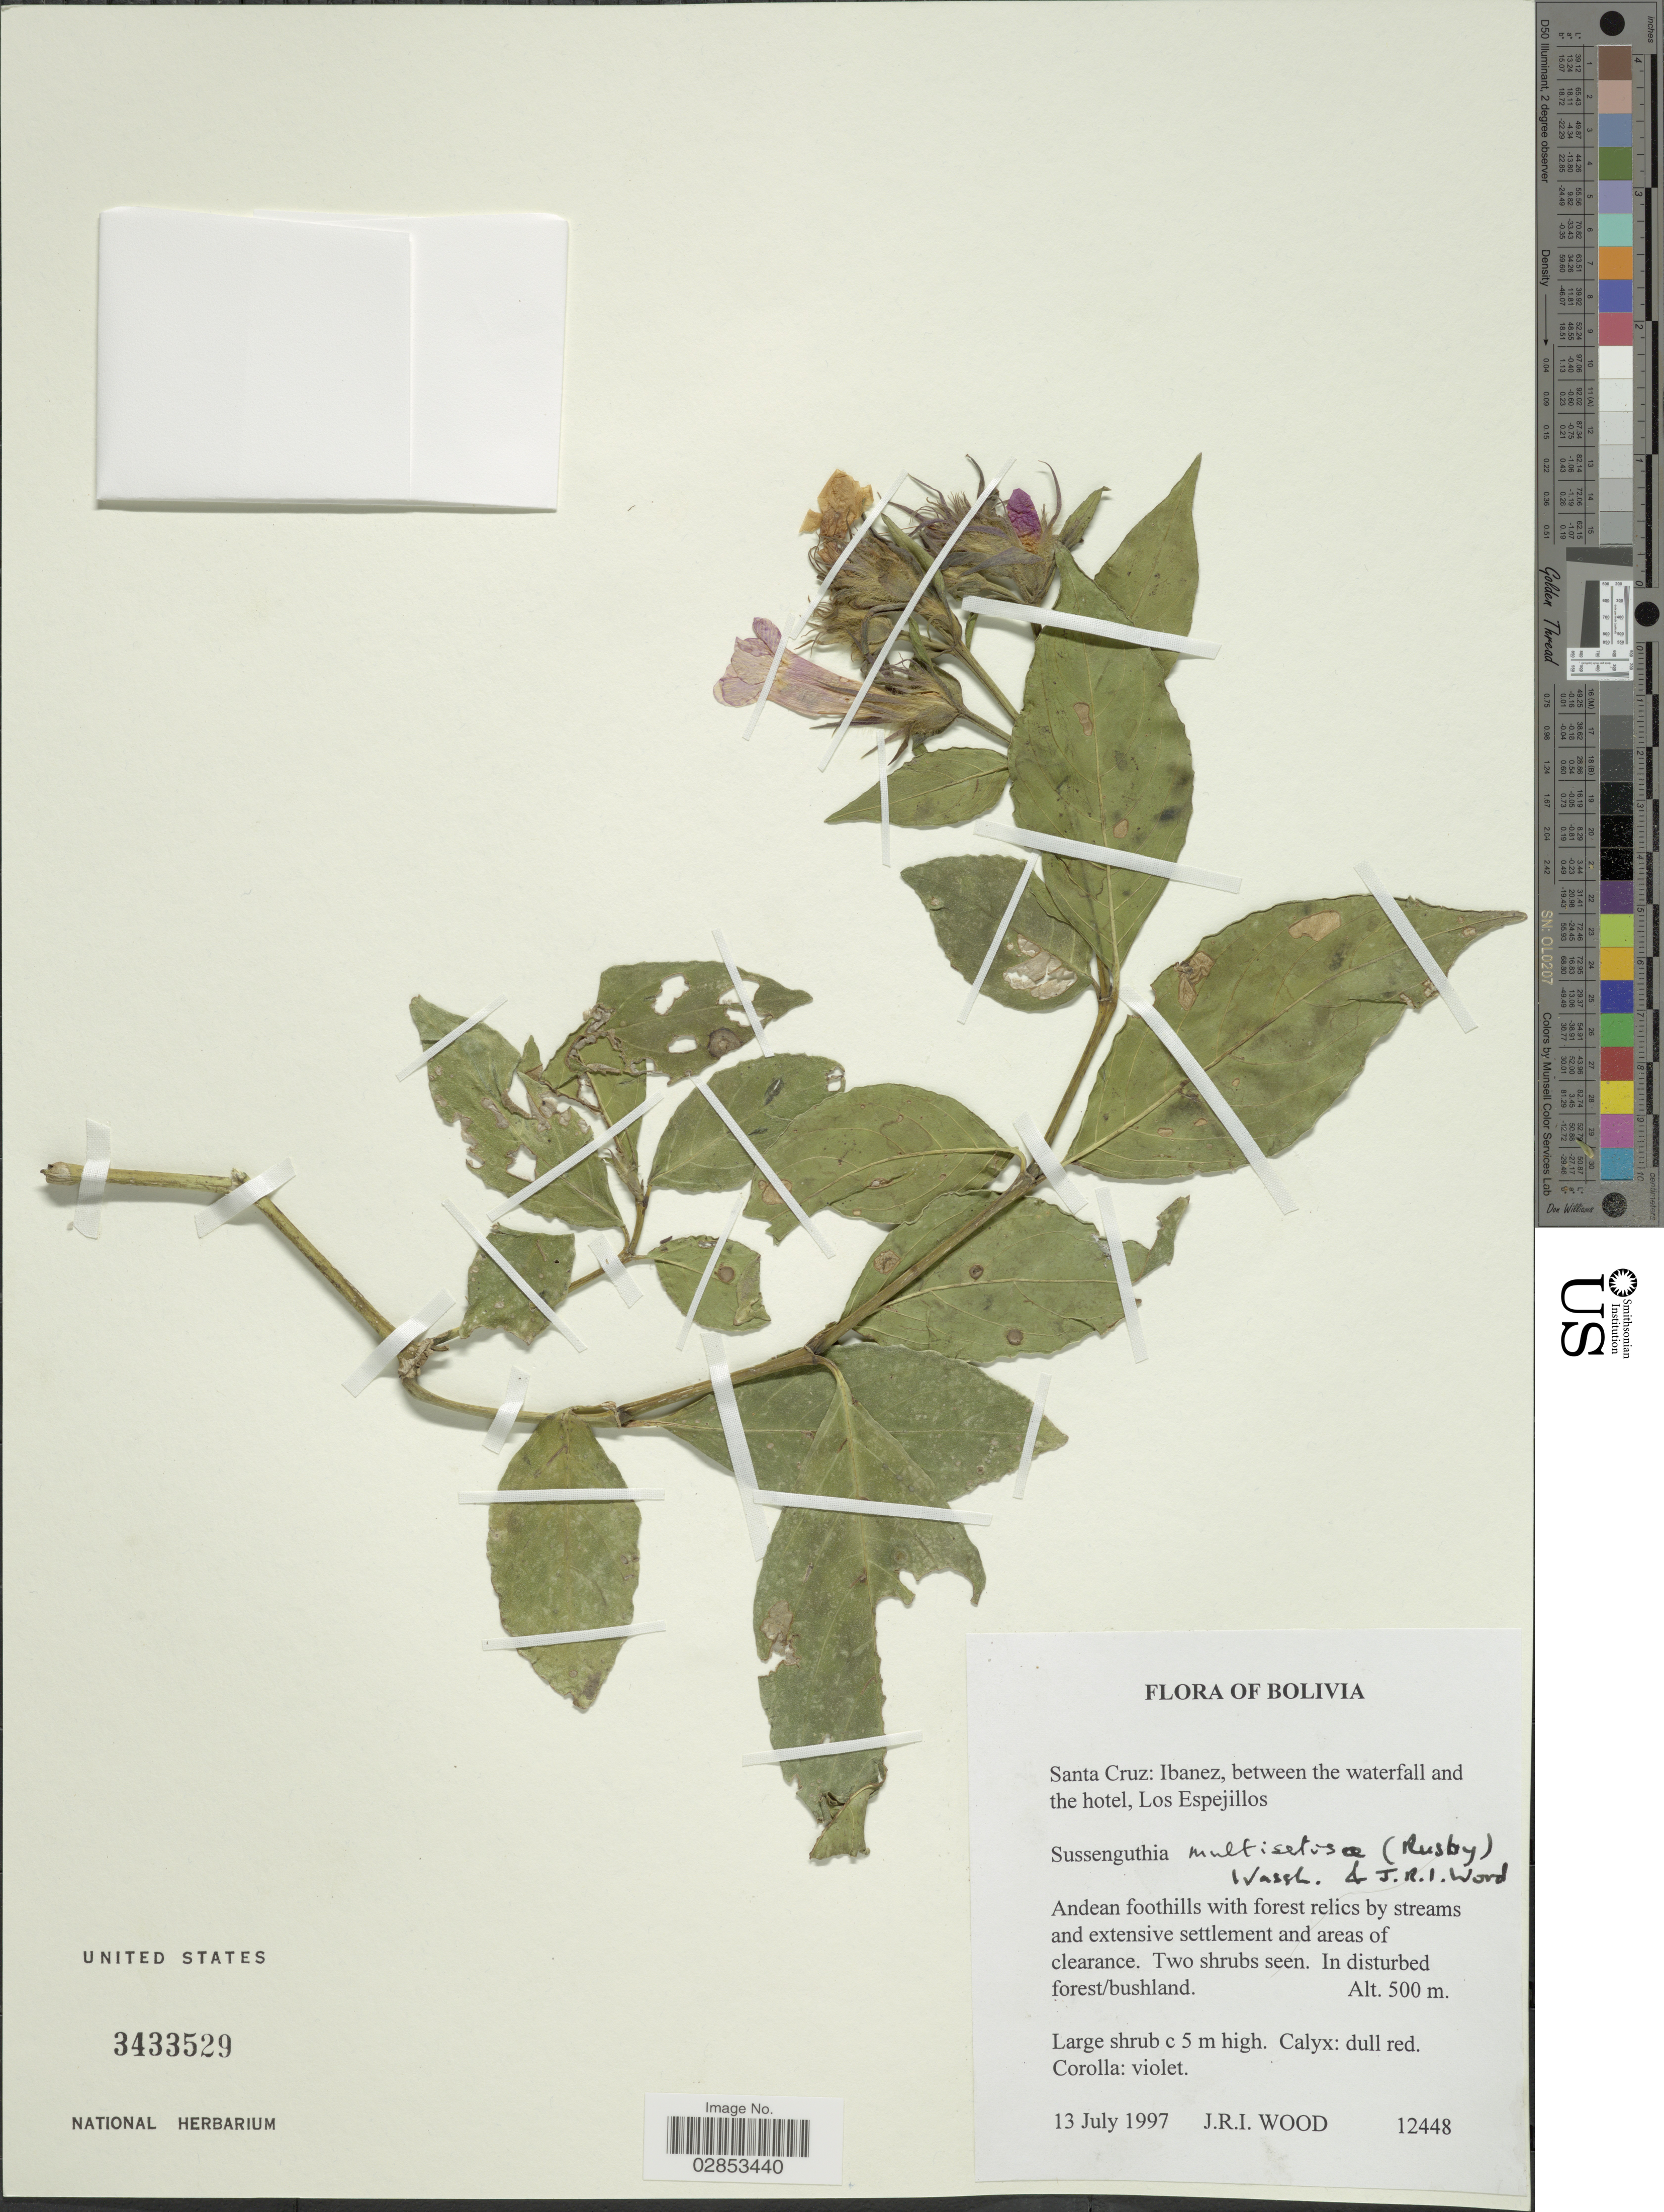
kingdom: Plantae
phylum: Tracheophyta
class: Magnoliopsida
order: Lamiales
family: Acanthaceae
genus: Suessenguthia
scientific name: Suessenguthia multisetosa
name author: (Rusby) Wassh. & J.R.I. Wood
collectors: J. R. I. Wood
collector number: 12448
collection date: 1997-07-13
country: Bolivia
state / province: Santa Cruz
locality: Ibanez, between the waterfall and the hotel, Los Espejillos.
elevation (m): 500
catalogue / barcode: US 3433529